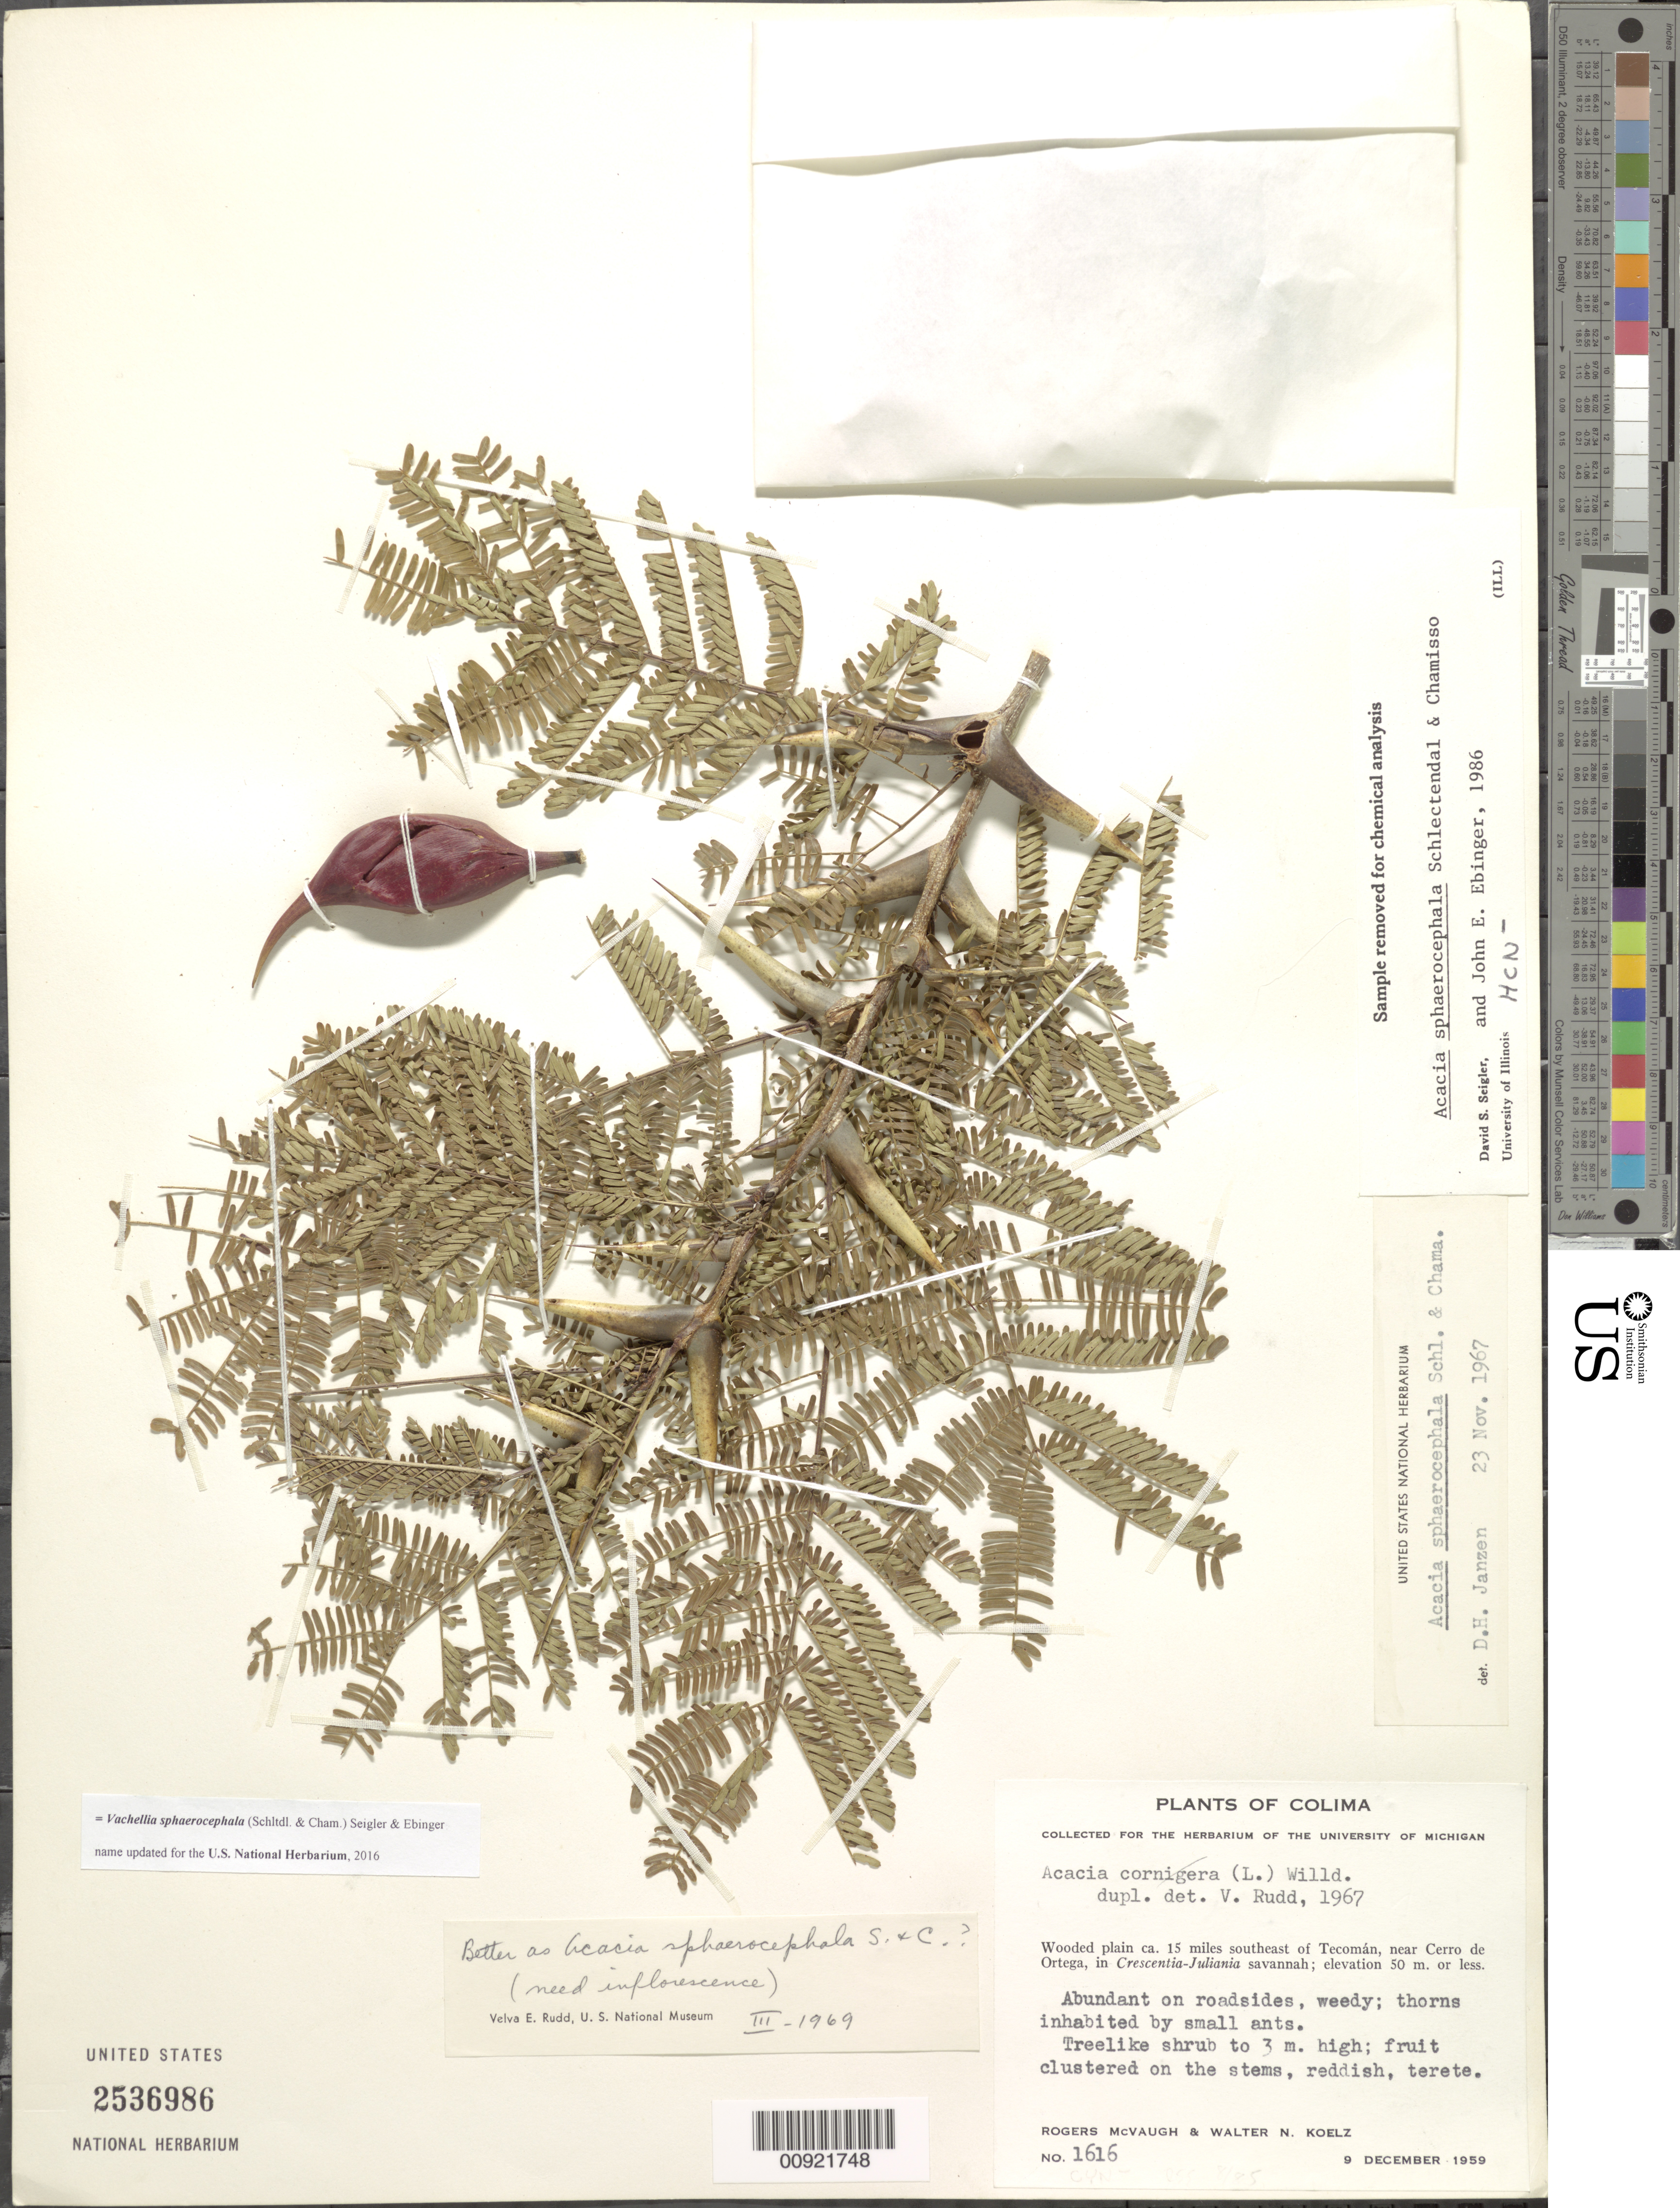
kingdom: Plantae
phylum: Tracheophyta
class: Magnoliopsida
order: Fabales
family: Fabaceae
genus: Vachellia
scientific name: Vachellia sphaerocephala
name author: (Cham. & Schltdl.) Seigler & Ebinger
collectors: R. McVaugh & W. N. Koelz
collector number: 1616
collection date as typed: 09 Dec 1959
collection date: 1959-12-09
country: Mexico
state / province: Colima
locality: Wooded plain ca. 15 miles southeast of Tecomán, near Cerro de Ortega.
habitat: Wooded plain, in Crescentia-Juliania savannah. Abundant on roadsides, weedy.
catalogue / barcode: US 2536986